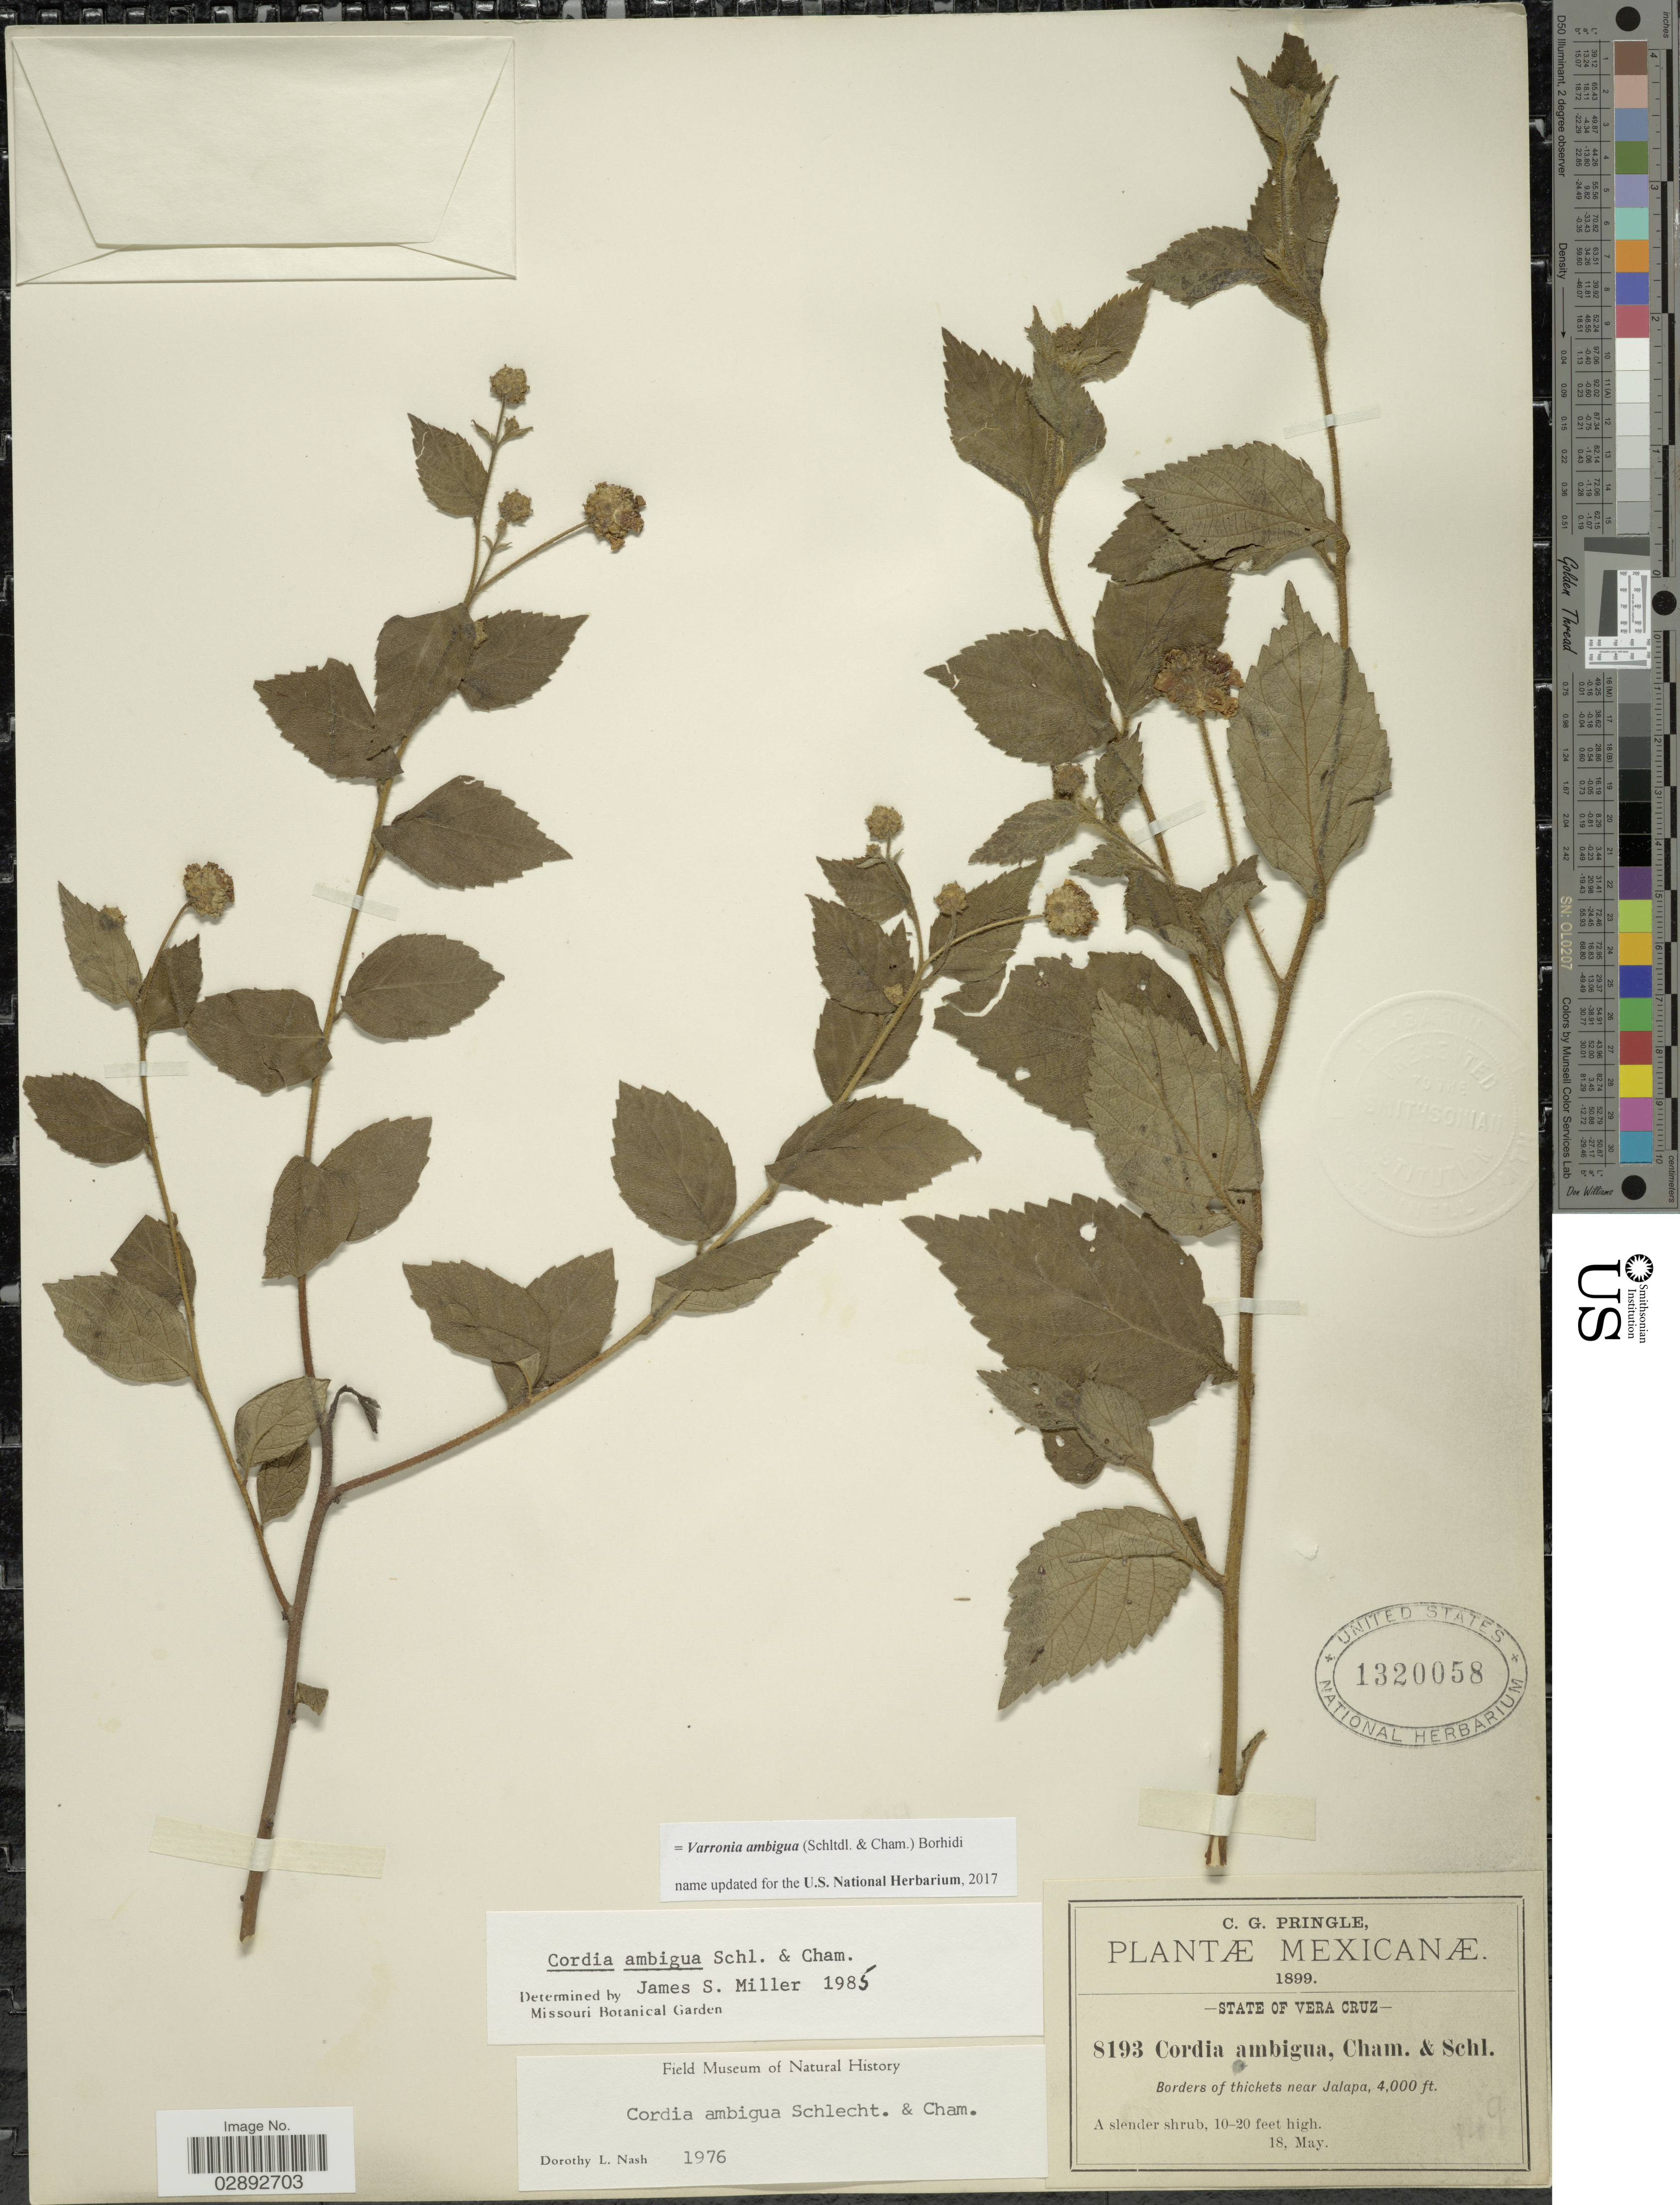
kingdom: Plantae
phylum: Tracheophyta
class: Magnoliopsida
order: Boraginales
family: Cordiaceae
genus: Varronia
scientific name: Varronia ambigua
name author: (Schltdl. & Cham.) Borhidi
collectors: C. G. Pringle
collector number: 8193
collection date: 1899-05-18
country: Mexico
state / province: Veracruz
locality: State of Vera Cruz. Borders of thickets near Jalapa.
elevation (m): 1219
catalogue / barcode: US 1320058